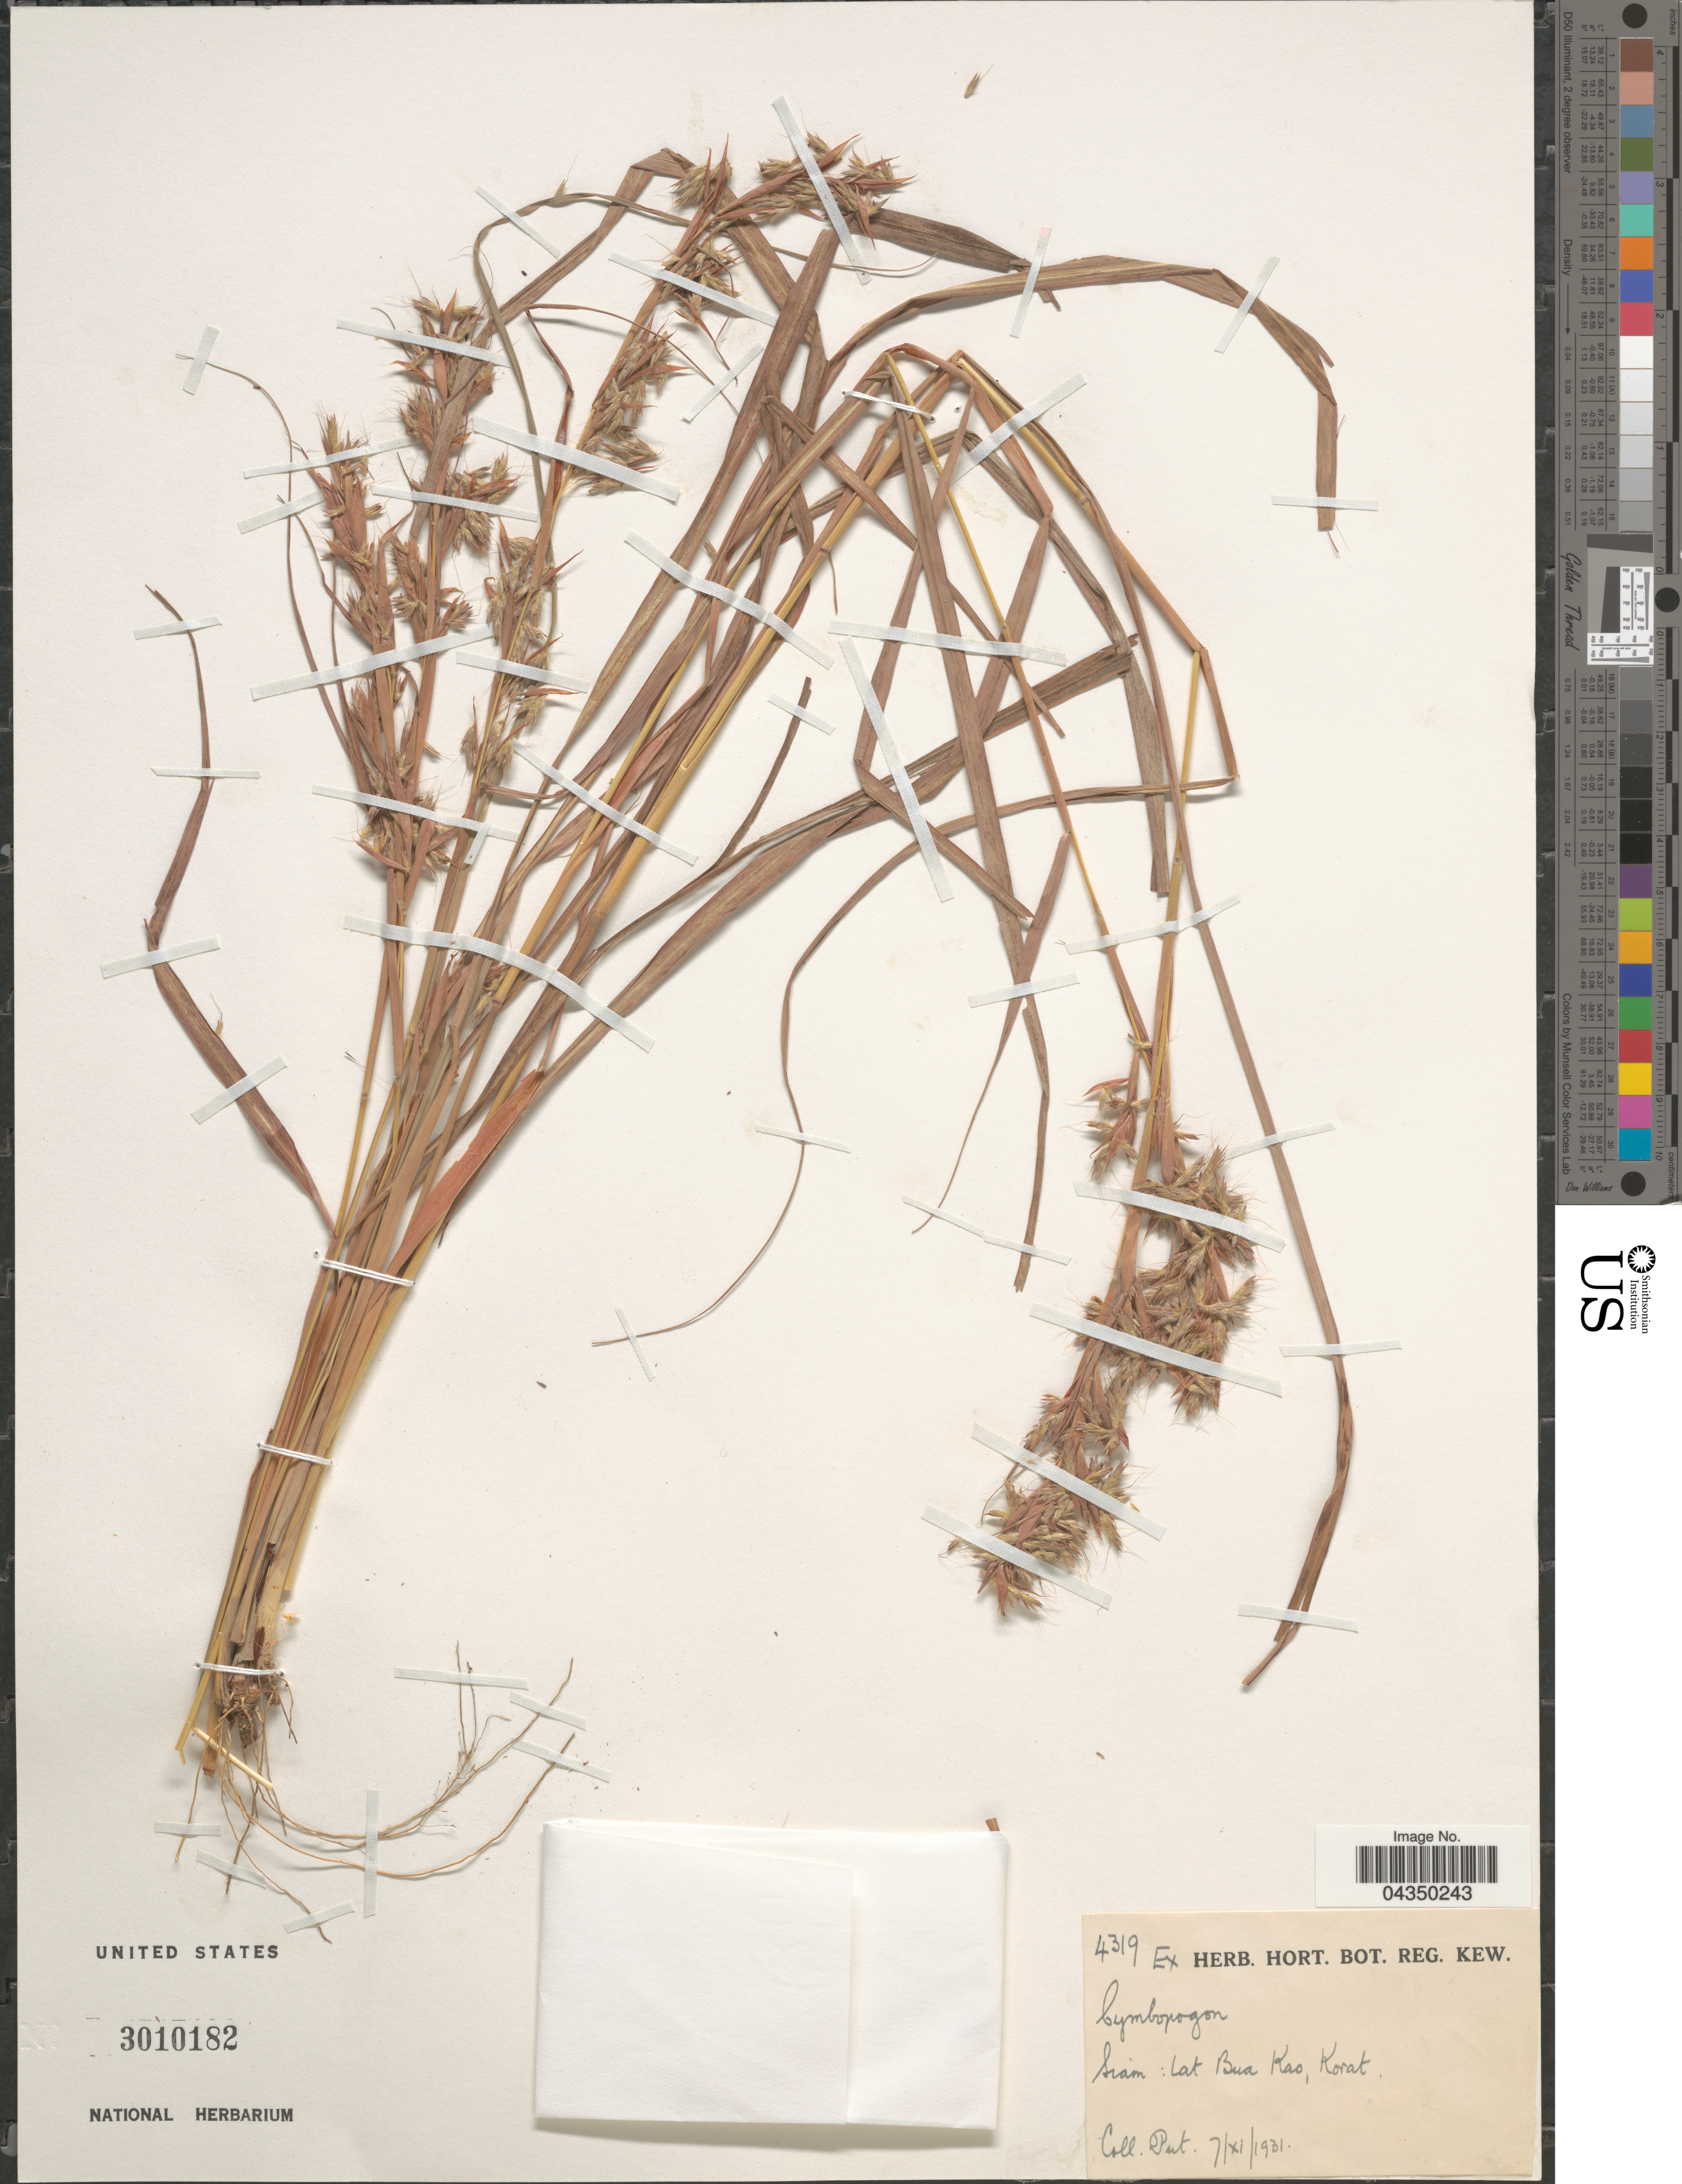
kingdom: Plantae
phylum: Tracheophyta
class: Liliopsida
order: Poales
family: Poaceae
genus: Cymbopogon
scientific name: Cymbopogon sp.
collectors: -. Put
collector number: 4319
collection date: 1931-11-07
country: Thailand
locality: Siam: Lat Bua Kao, Korat.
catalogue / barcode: US 3010182